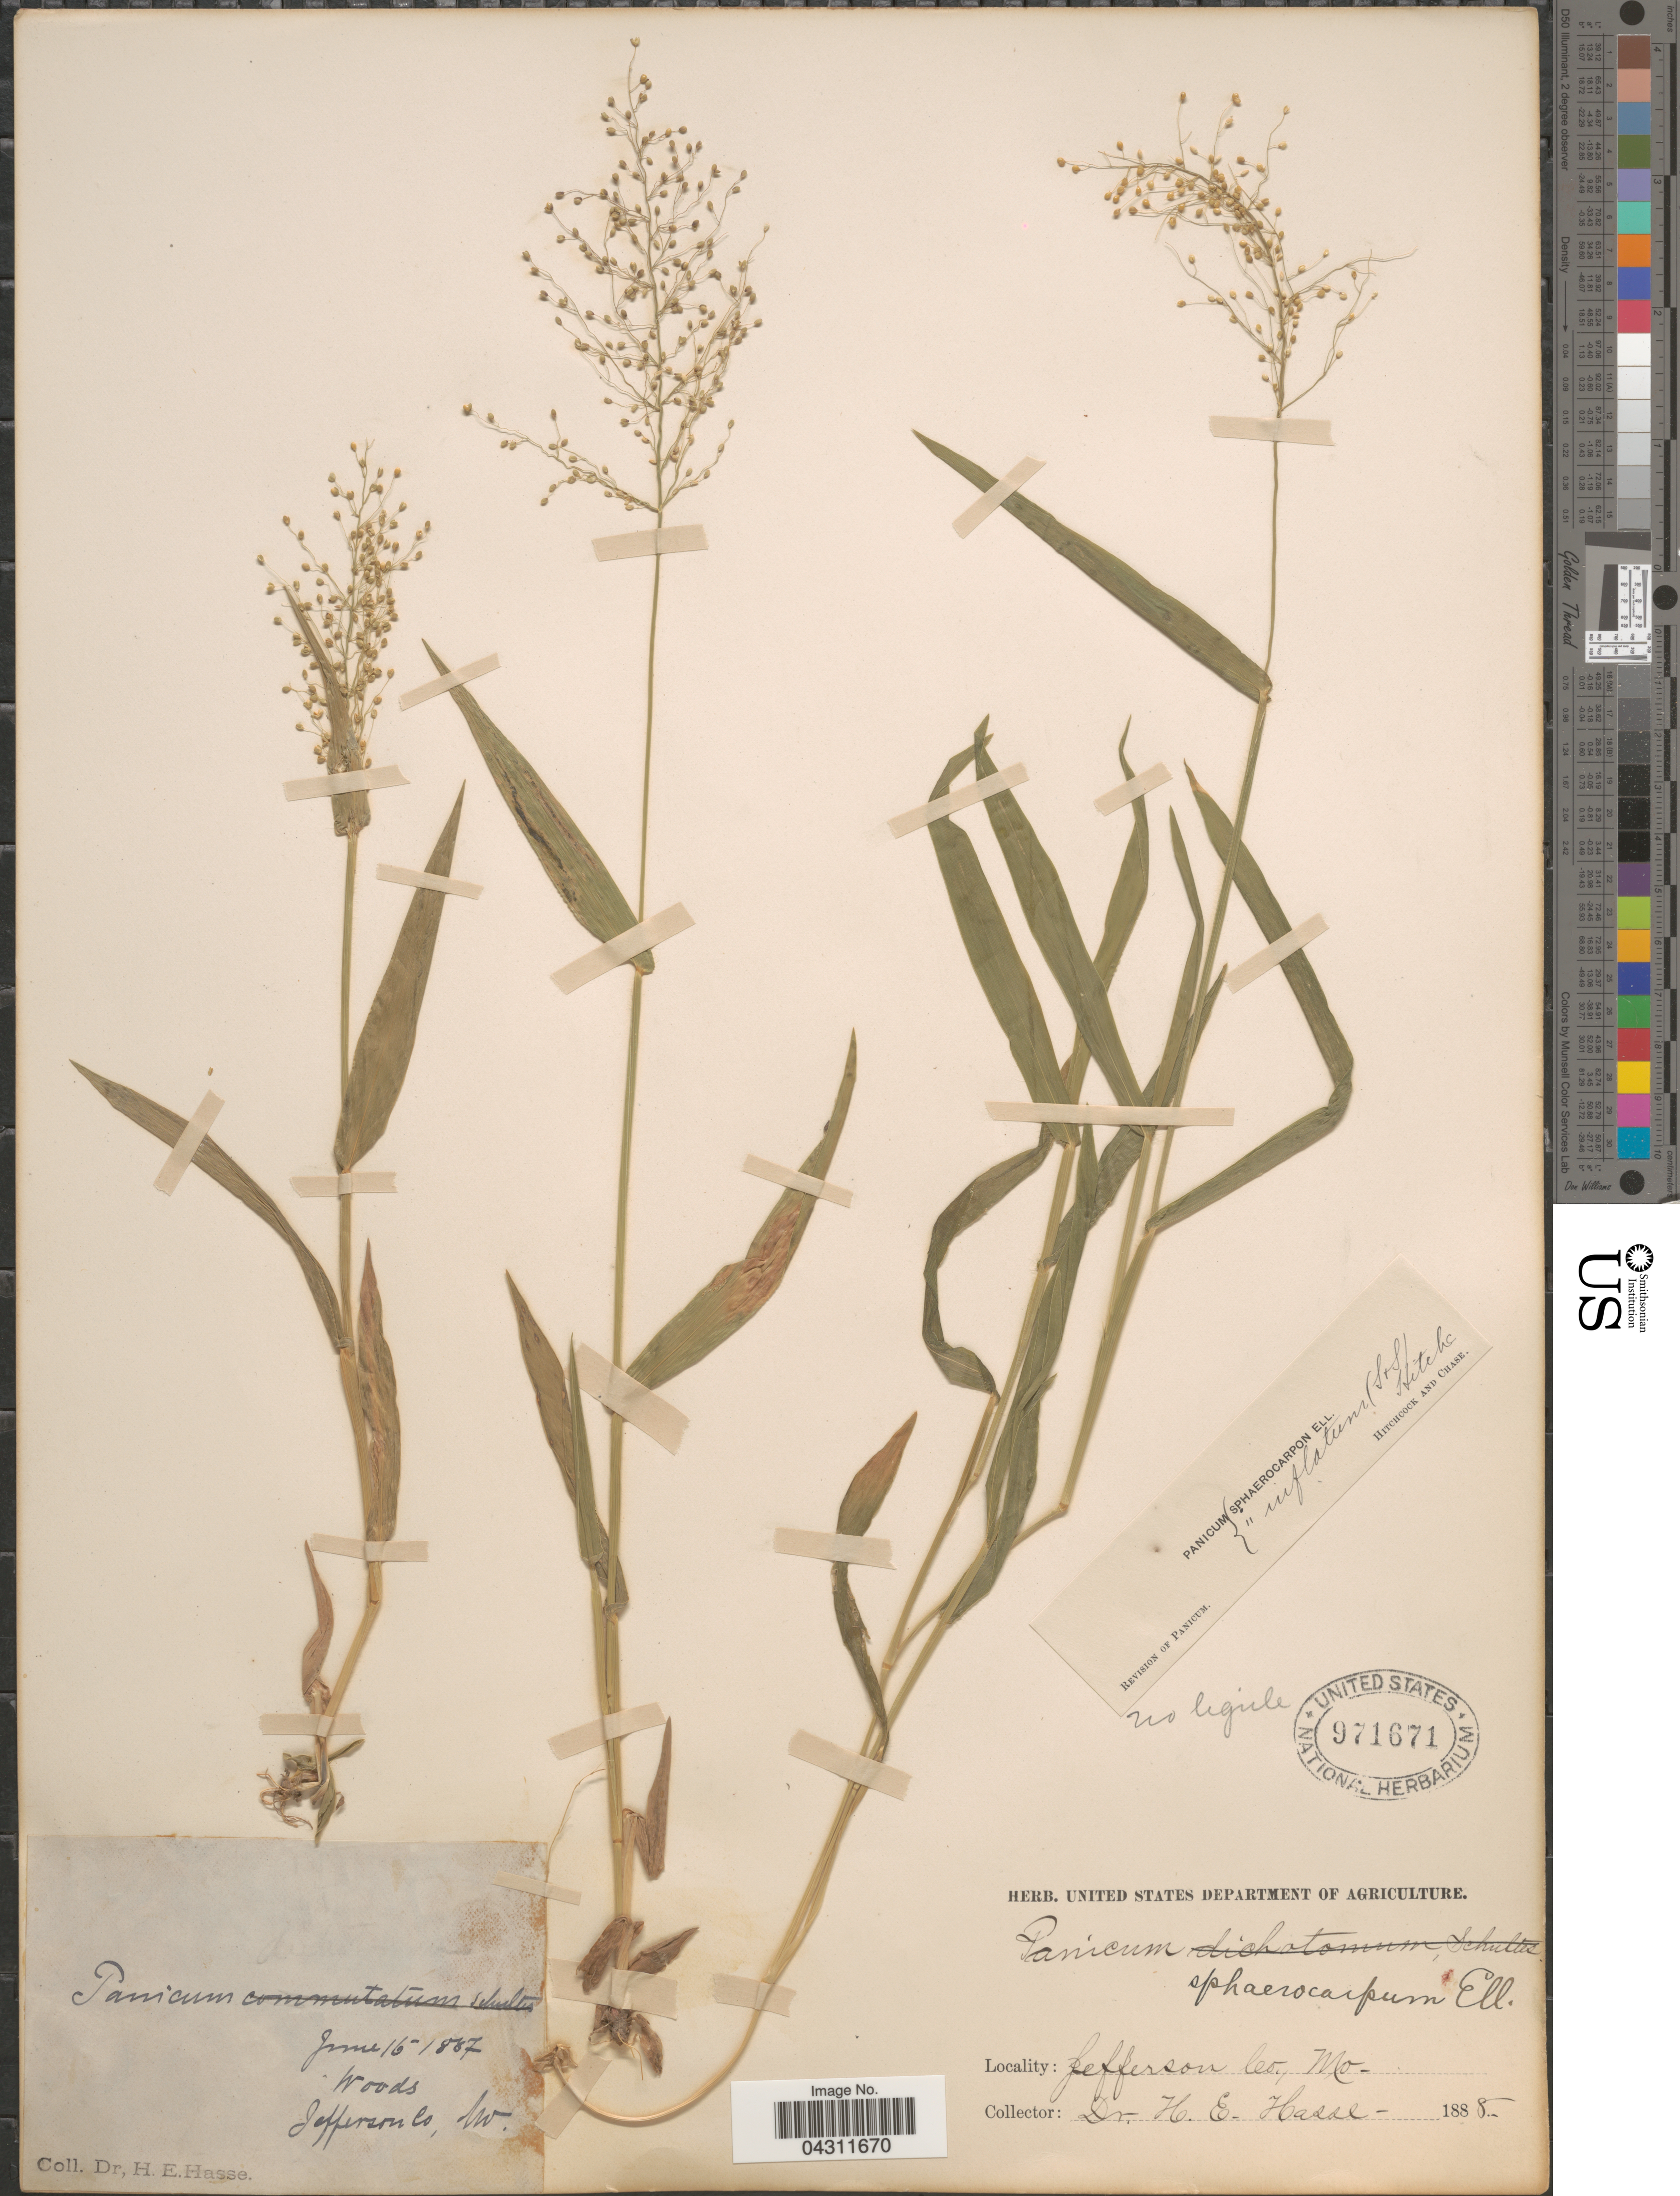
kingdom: Plantae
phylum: Tracheophyta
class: Liliopsida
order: Poales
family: Poaceae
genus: Dichanthelium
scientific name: Dichanthelium strigosum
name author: (Muhl. ex Elliott) Freckmann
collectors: H. E. Hasse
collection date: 1887-06-15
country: United States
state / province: Missouri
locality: Woods Jefferson Co.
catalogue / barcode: US 971671